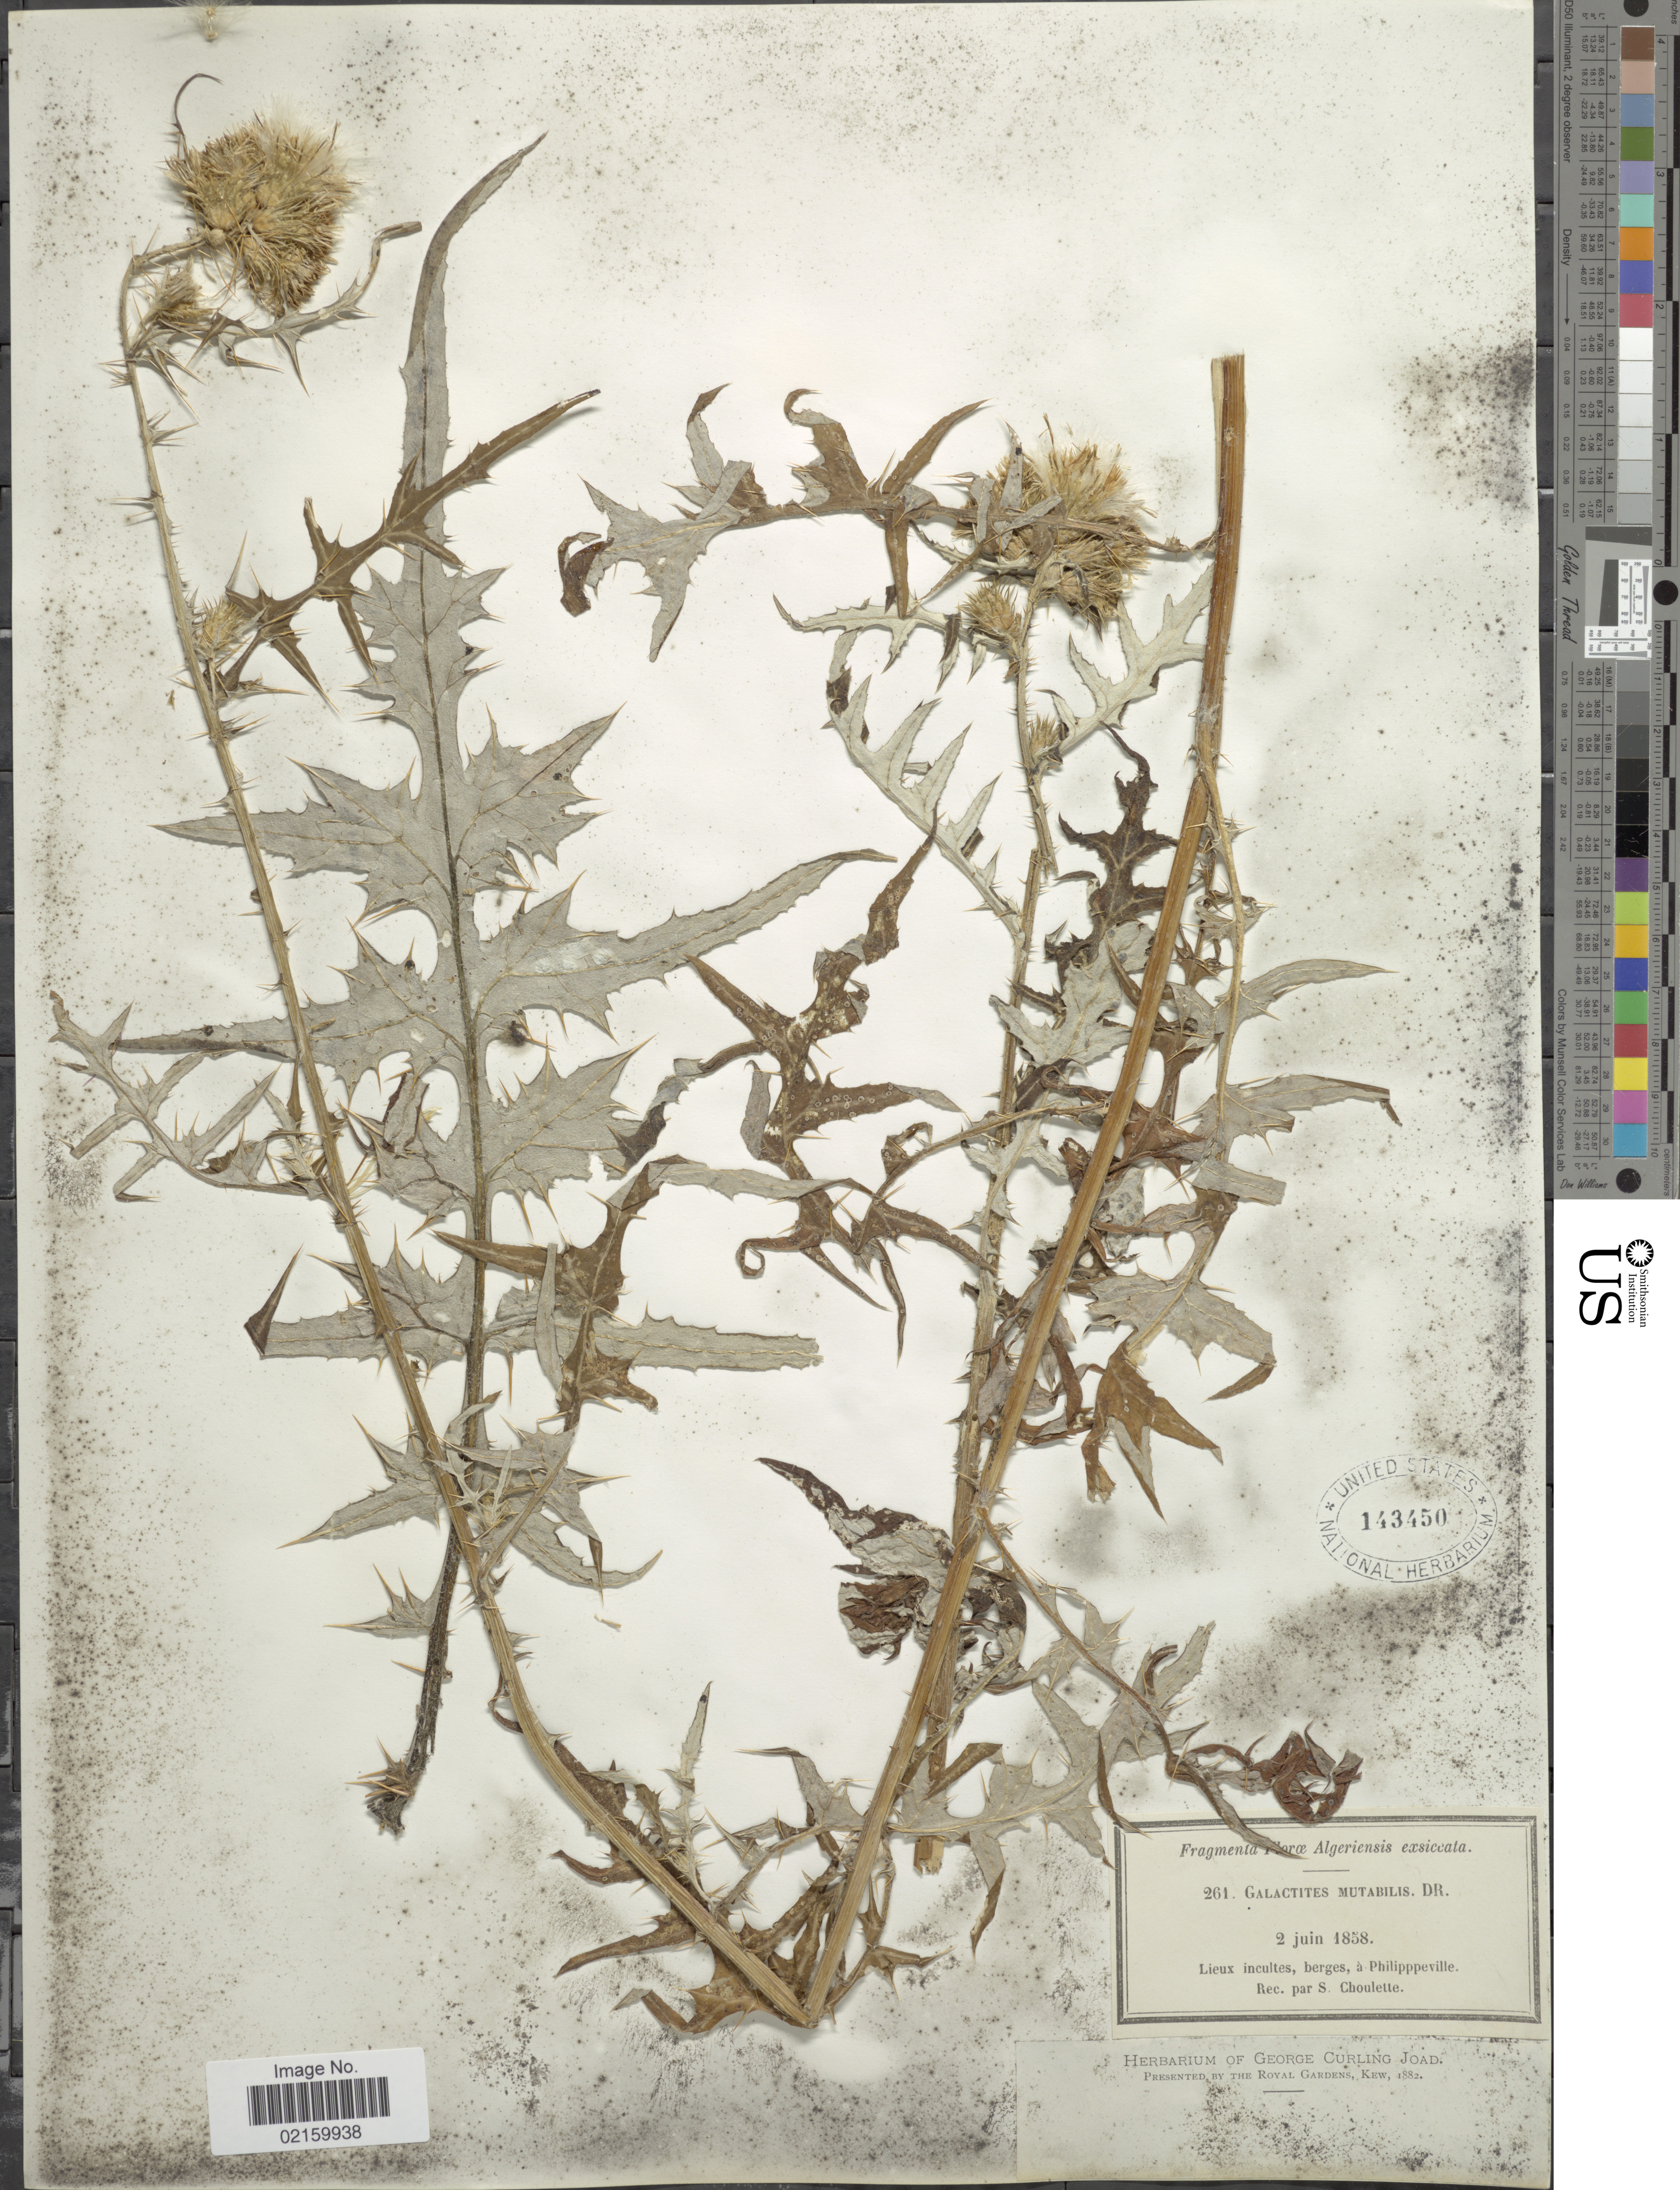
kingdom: Plantae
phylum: Tracheophyta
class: Magnoliopsida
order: Asterales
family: Asteraceae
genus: Galactites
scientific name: Galactites mutabilis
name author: Durieu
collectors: S. Choulette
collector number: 261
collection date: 1858-06-02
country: Algeria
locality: Lieuz incultis, berges, a Phillipeville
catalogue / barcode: US 143450